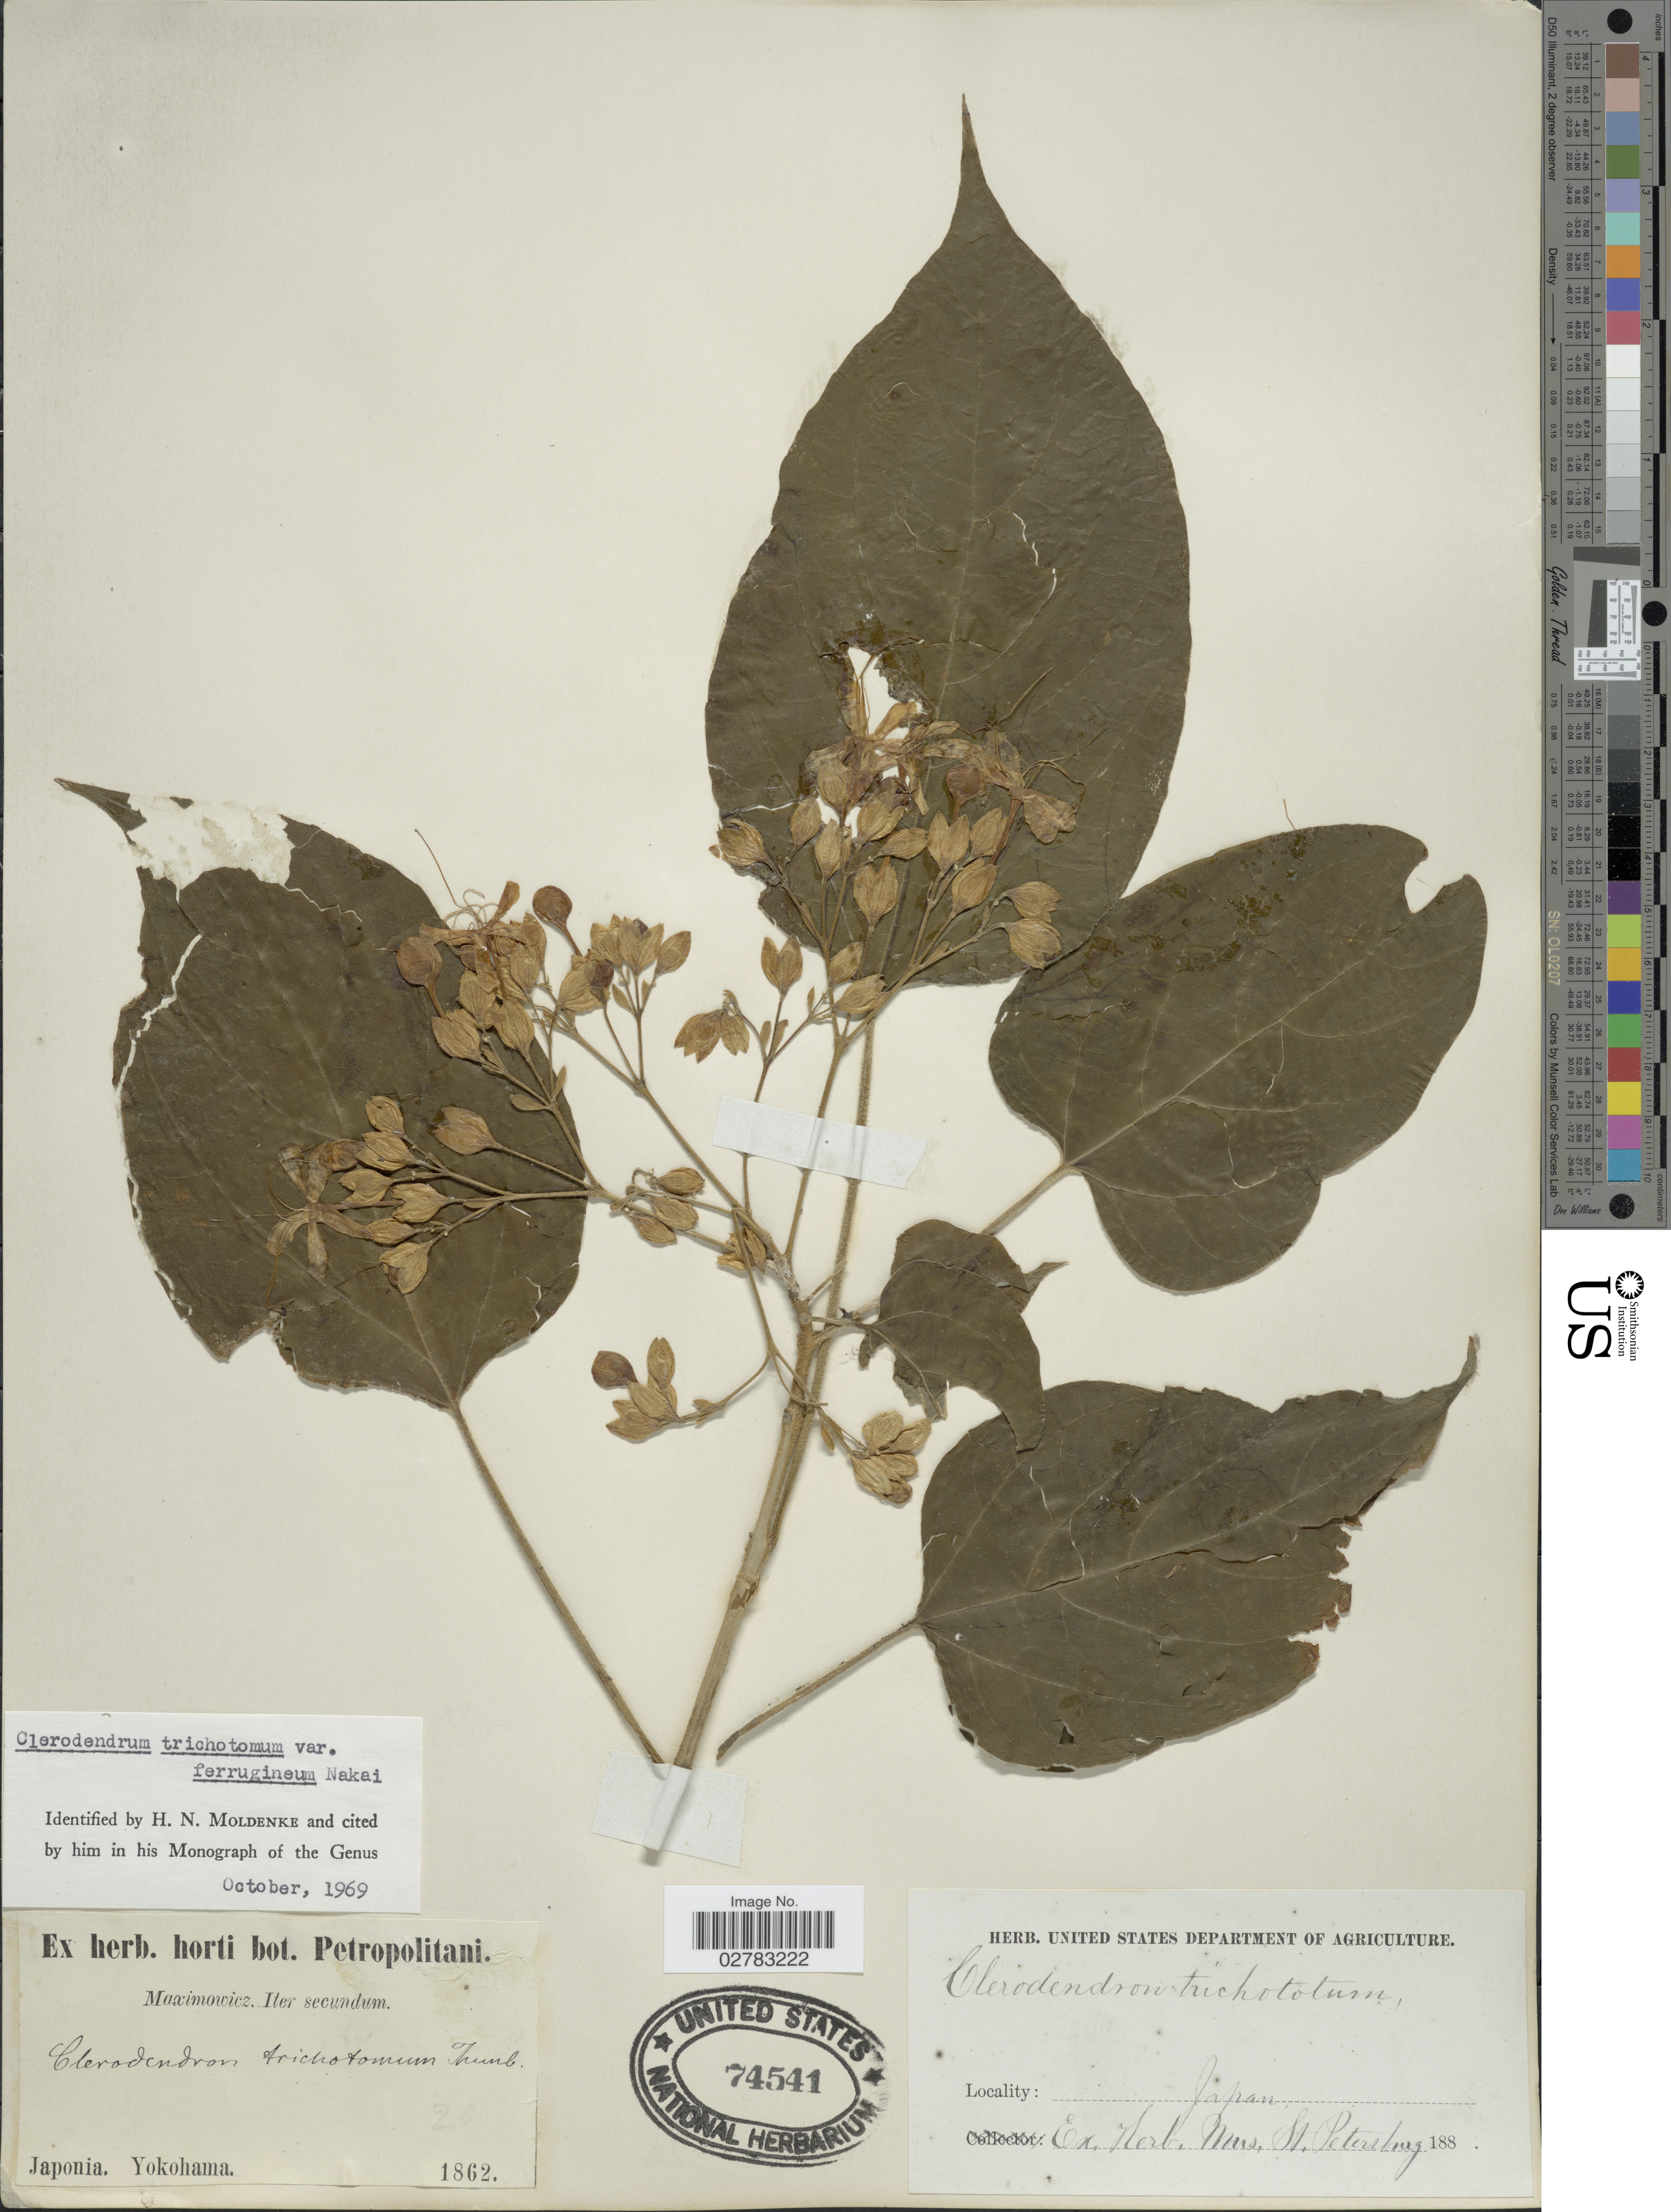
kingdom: Plantae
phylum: Tracheophyta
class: Magnoliopsida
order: Lamiales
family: Lamiaceae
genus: Clerodendrum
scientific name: Clerodendrum trichotomum var. ferrugineum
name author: Nakai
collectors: Maximowicz, --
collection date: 1862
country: Japan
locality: Japonia, Yokohama.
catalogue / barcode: US 74541